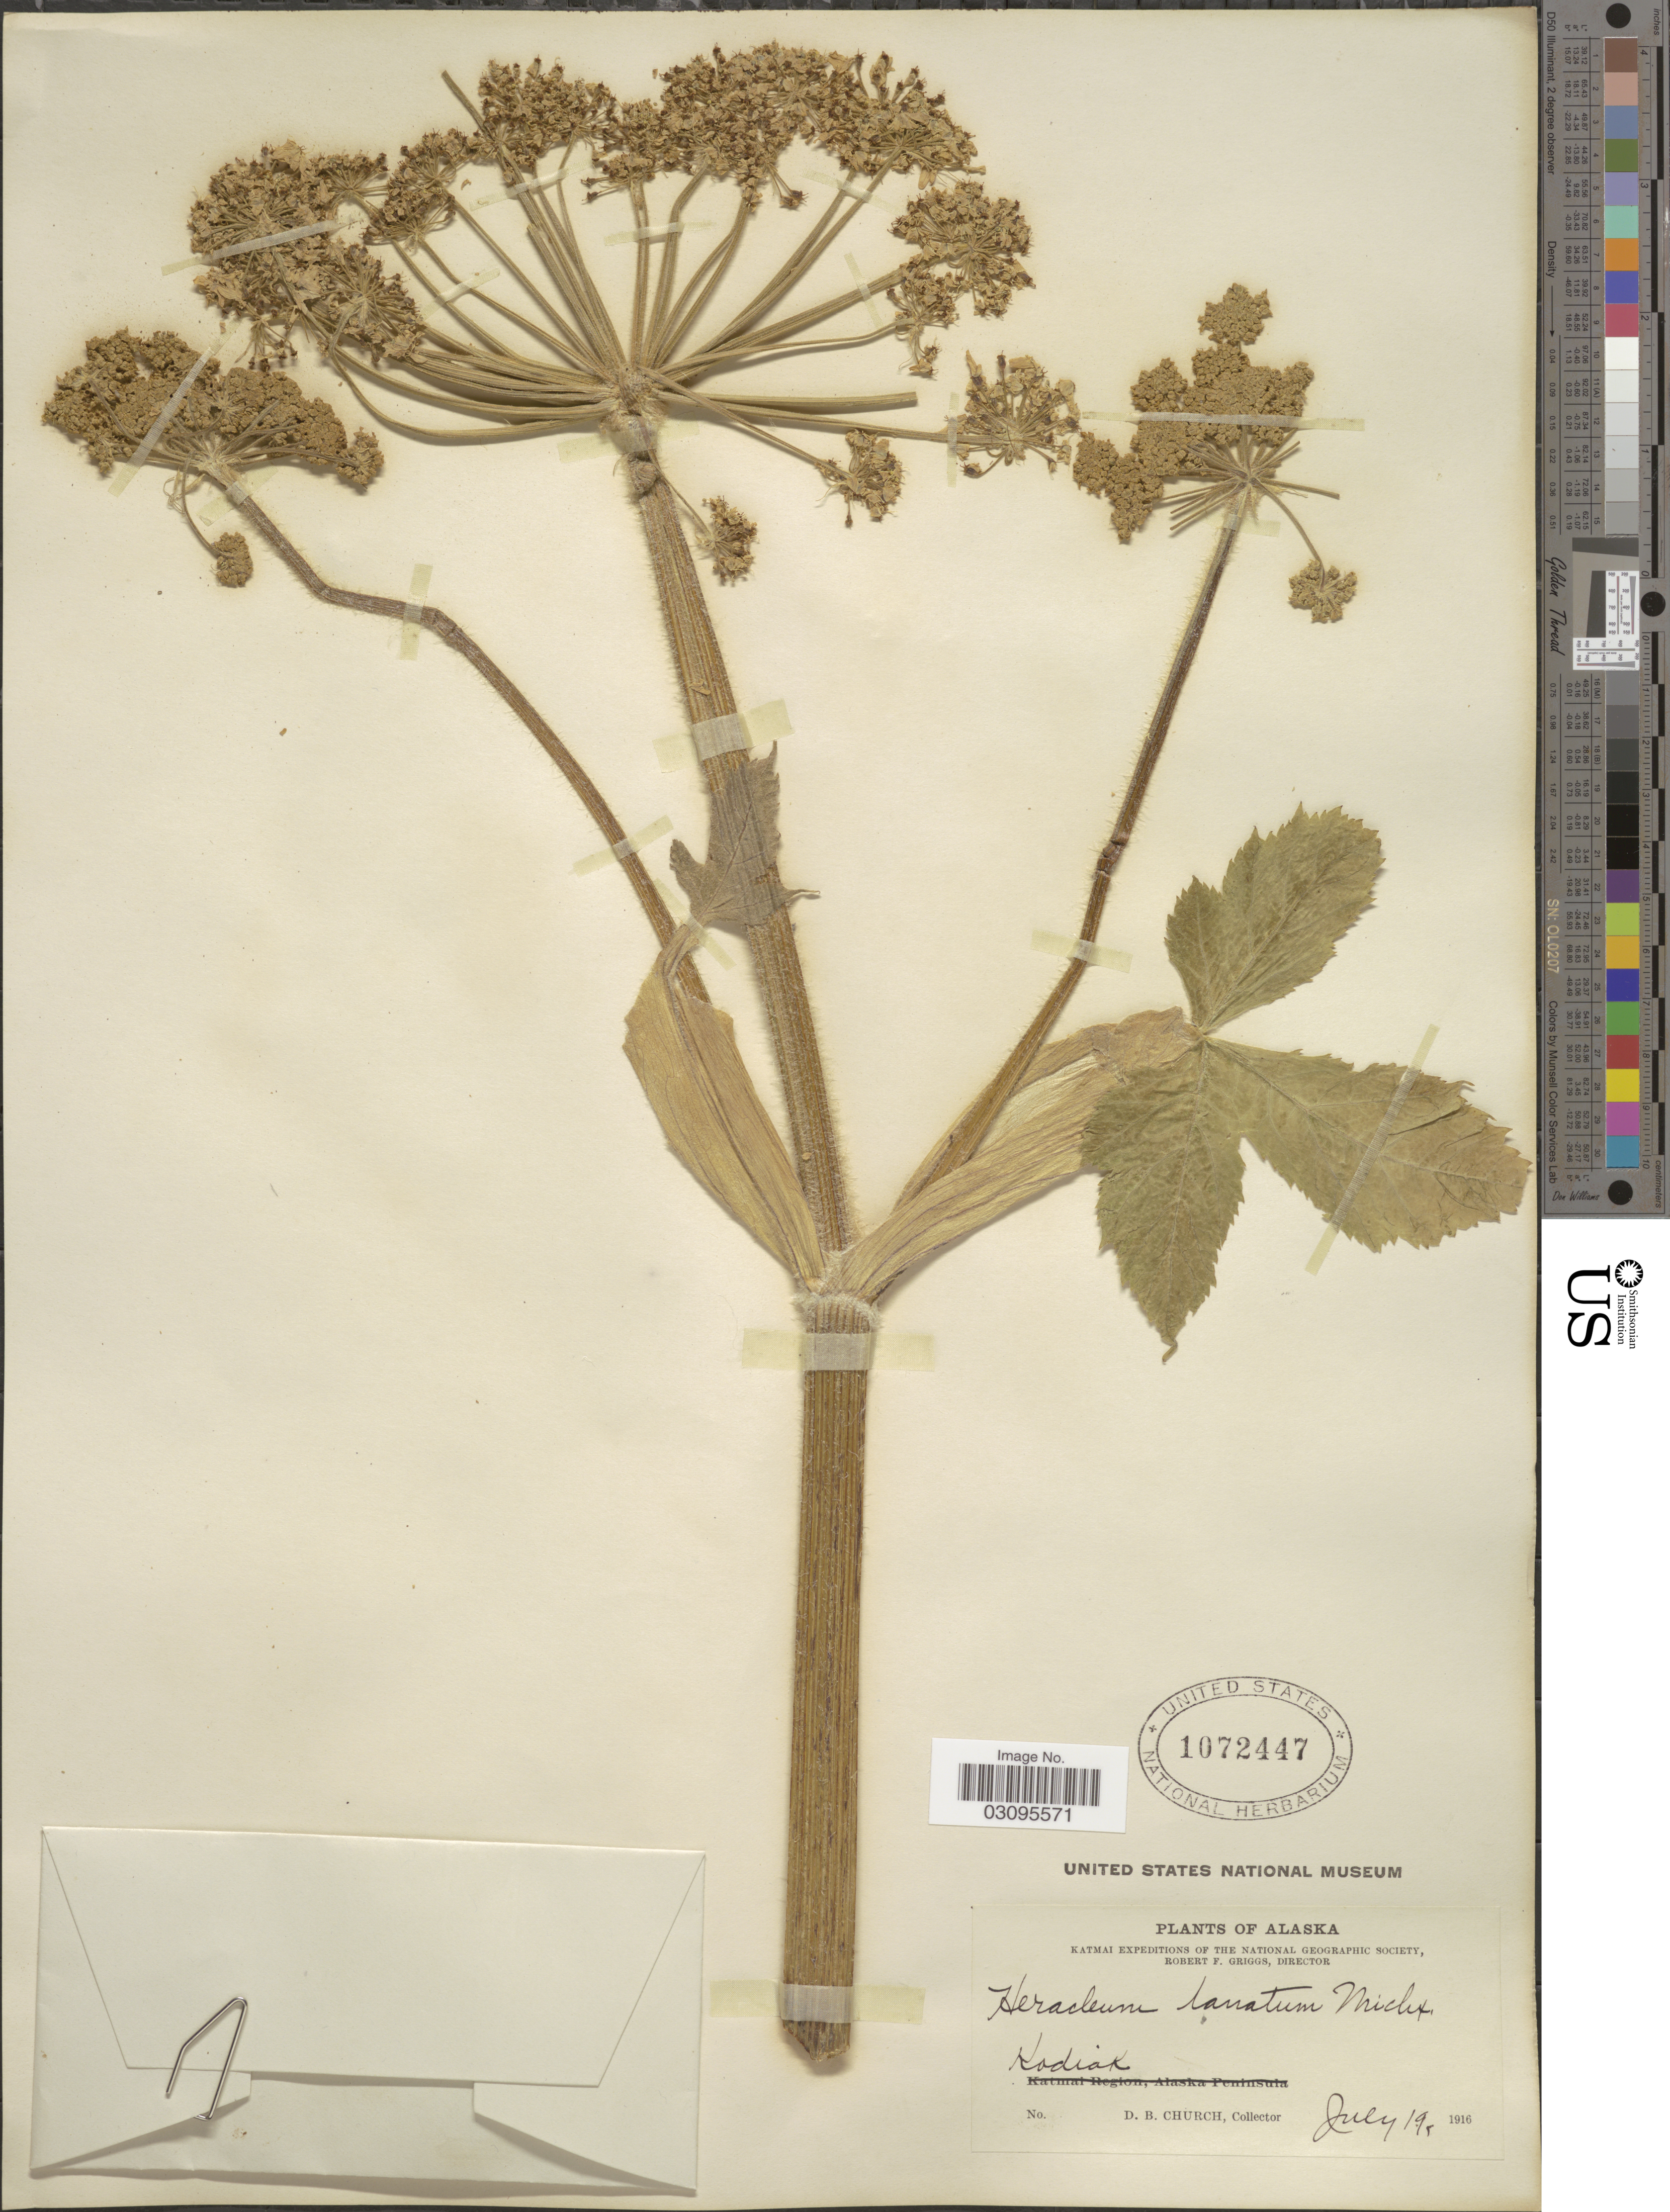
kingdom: Plantae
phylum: Tracheophyta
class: Magnoliopsida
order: Apiales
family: Apiaceae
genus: Heracleum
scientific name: Heracleum lanatum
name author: Michx.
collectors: D. Church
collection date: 1916-07-19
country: United States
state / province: Alaska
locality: Kodiak.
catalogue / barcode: US 1072447